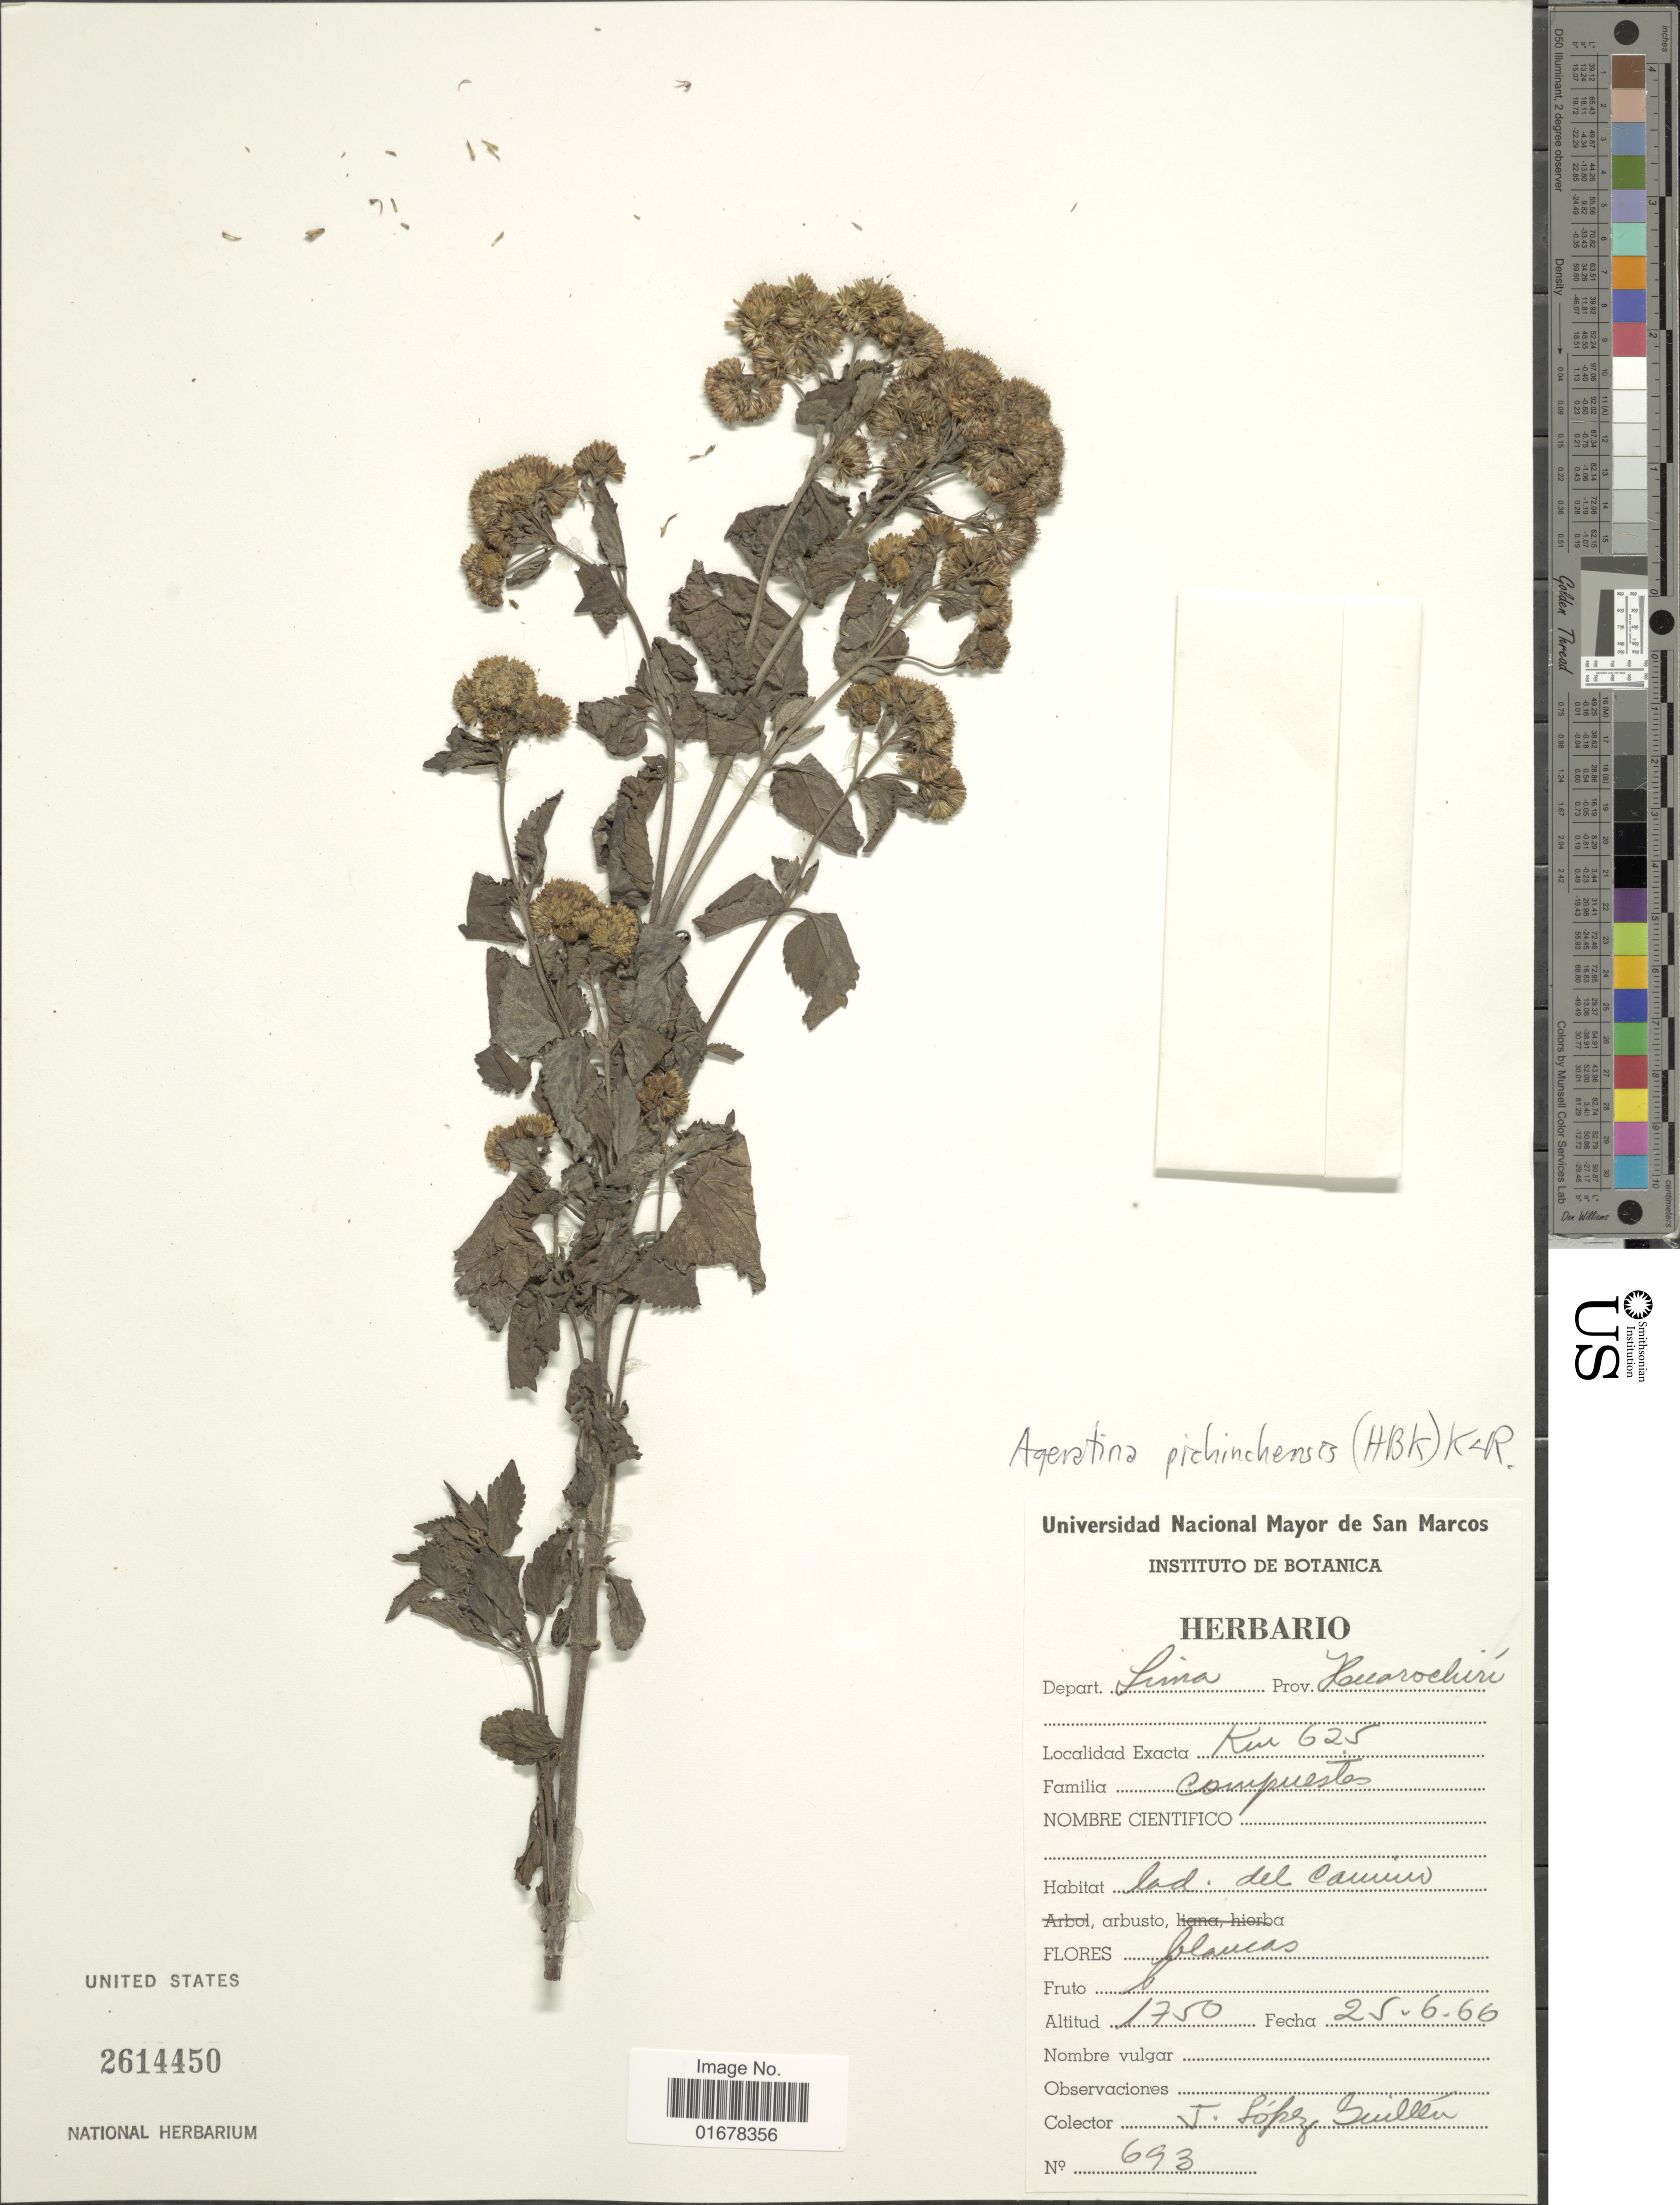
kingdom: Plantae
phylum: Tracheophyta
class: Magnoliopsida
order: Asterales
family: Asteraceae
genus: Ageratina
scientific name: Ageratina pichinchensis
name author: (Kunth) R.M. King & H. Rob.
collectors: J. López Guillén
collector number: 693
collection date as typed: Transcribed d/m/y: 25/6/66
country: Peru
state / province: Lima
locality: Depart. Lima, Prov. Huarochiri, Km 625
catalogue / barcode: US 2614450